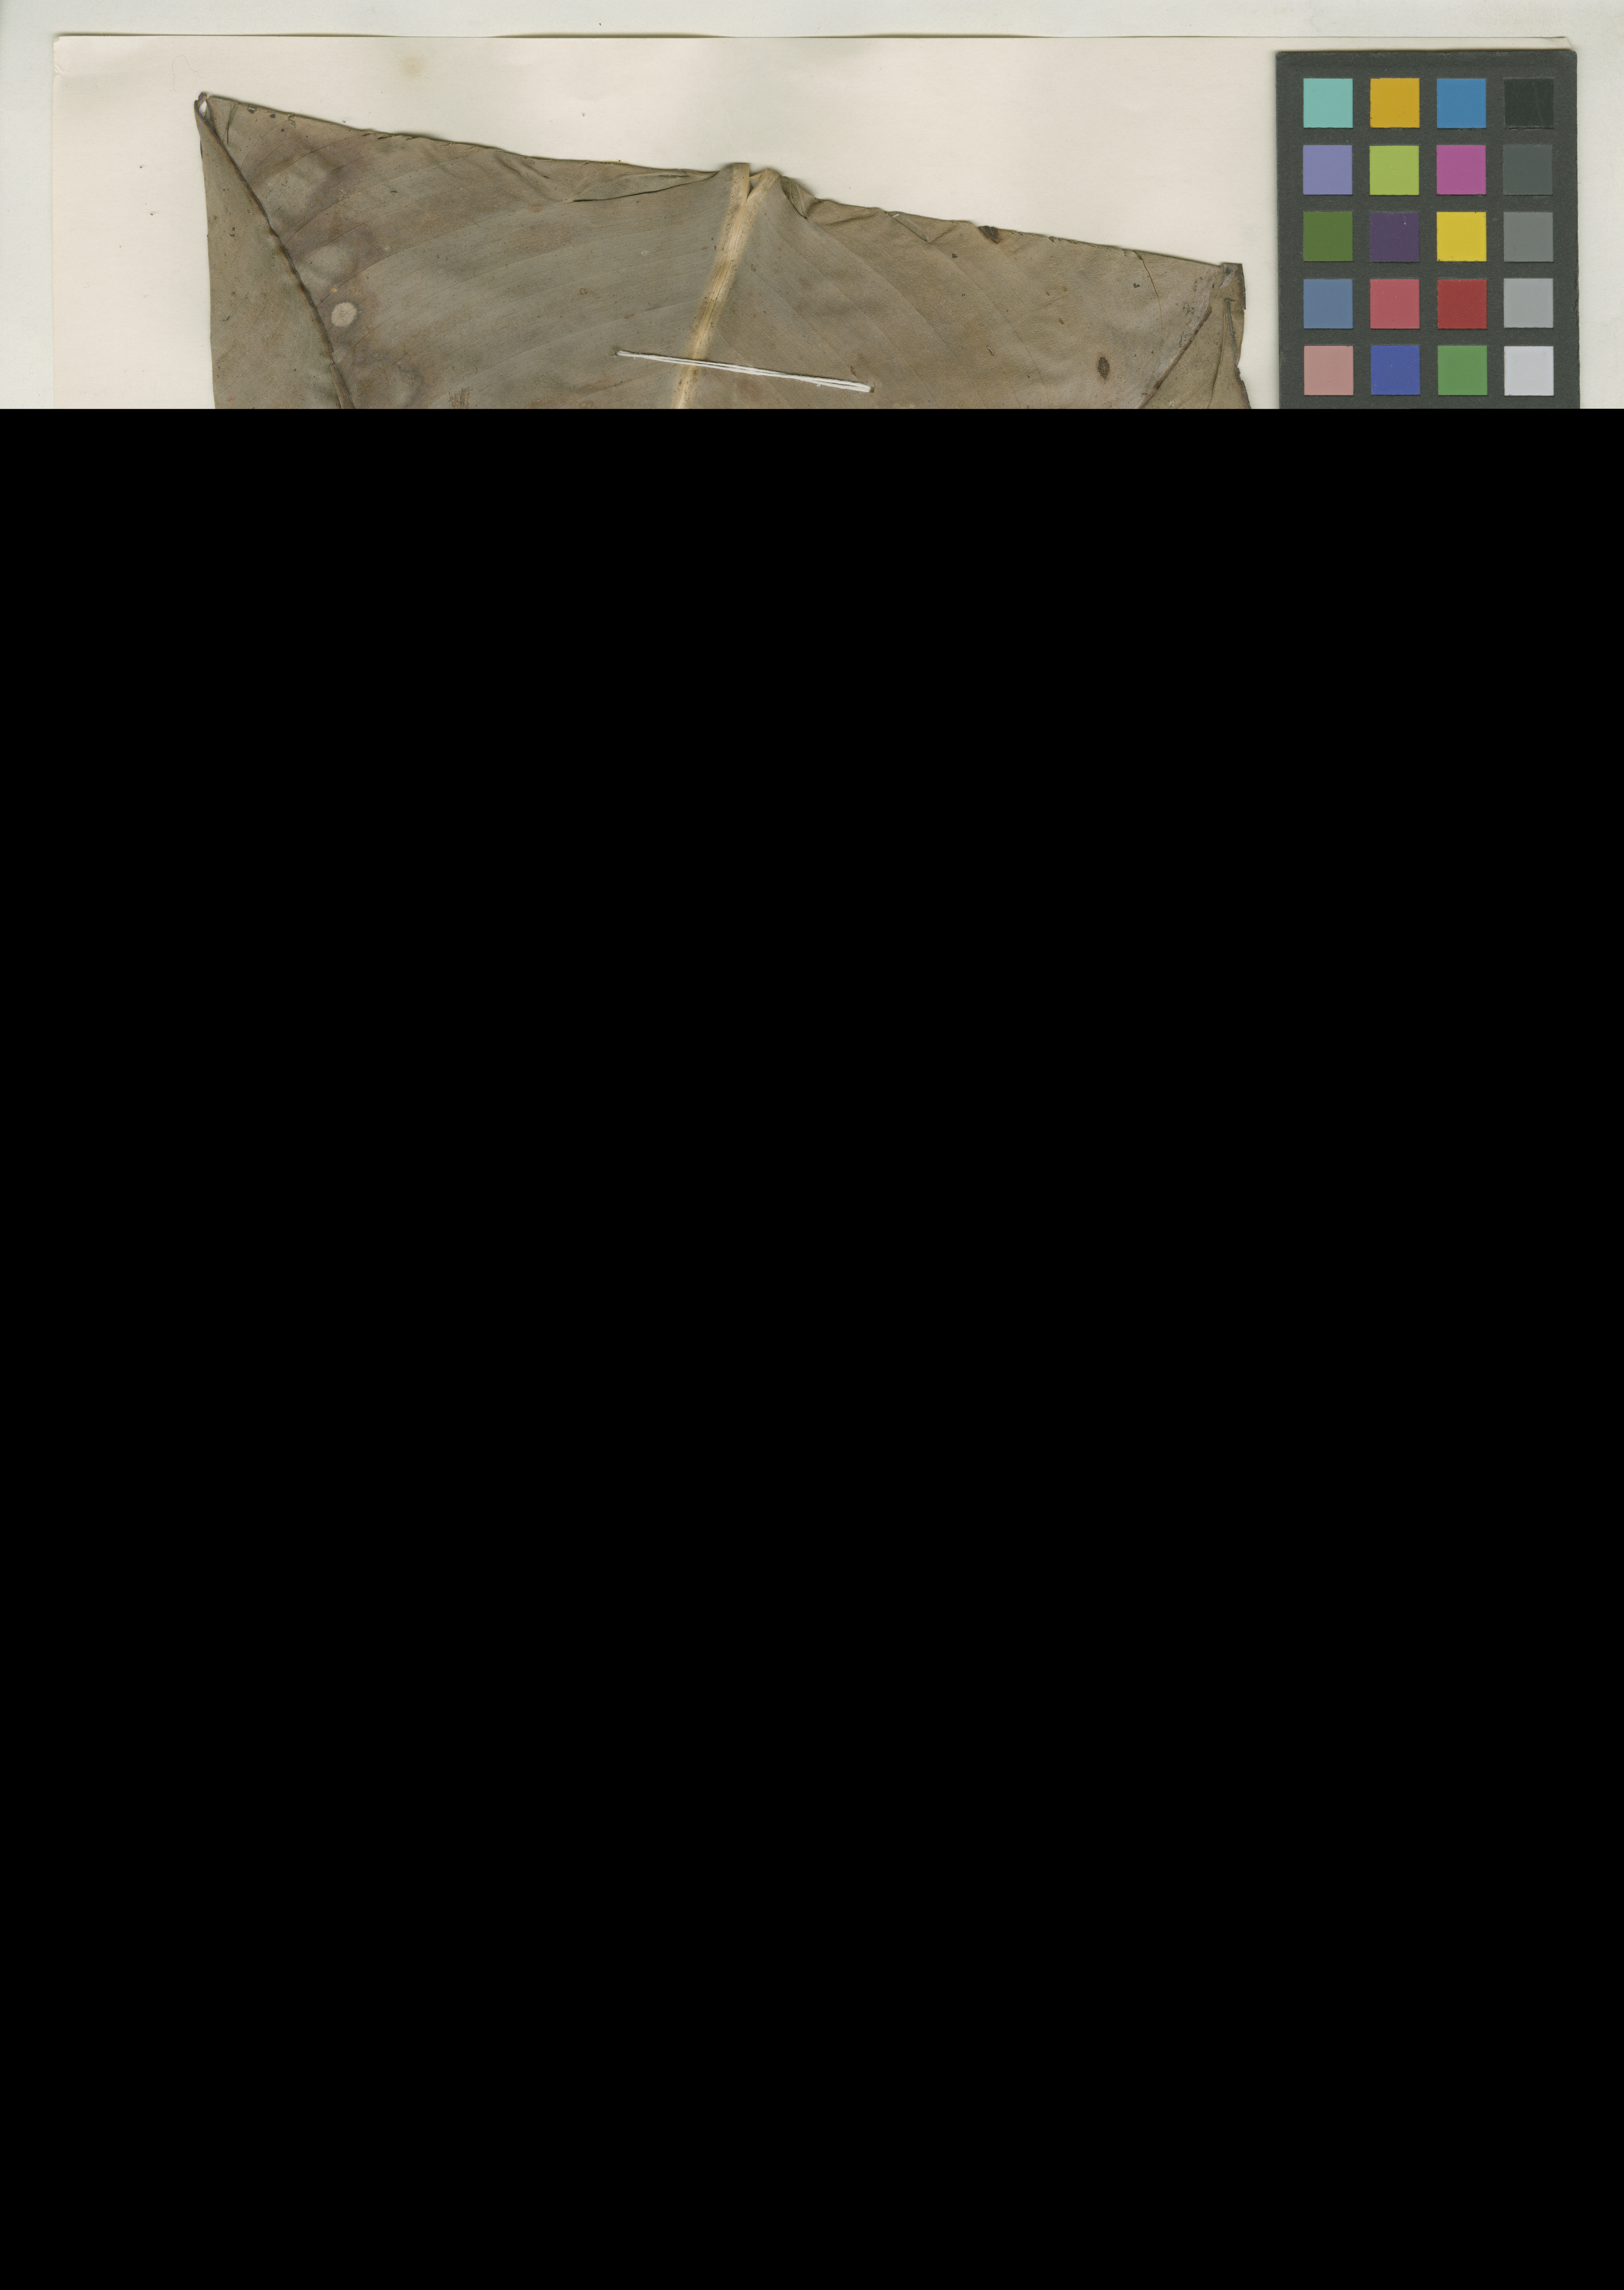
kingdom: Plantae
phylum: Tracheophyta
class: Liliopsida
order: Zingiberales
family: Heliconiaceae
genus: Heliconia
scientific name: Heliconia standleyi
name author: J.F. Macbr.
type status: Isotype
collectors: E. P. Killip & A. C. Smith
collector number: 27444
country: Peru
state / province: Loreto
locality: Iquitos.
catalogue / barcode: US 1461193